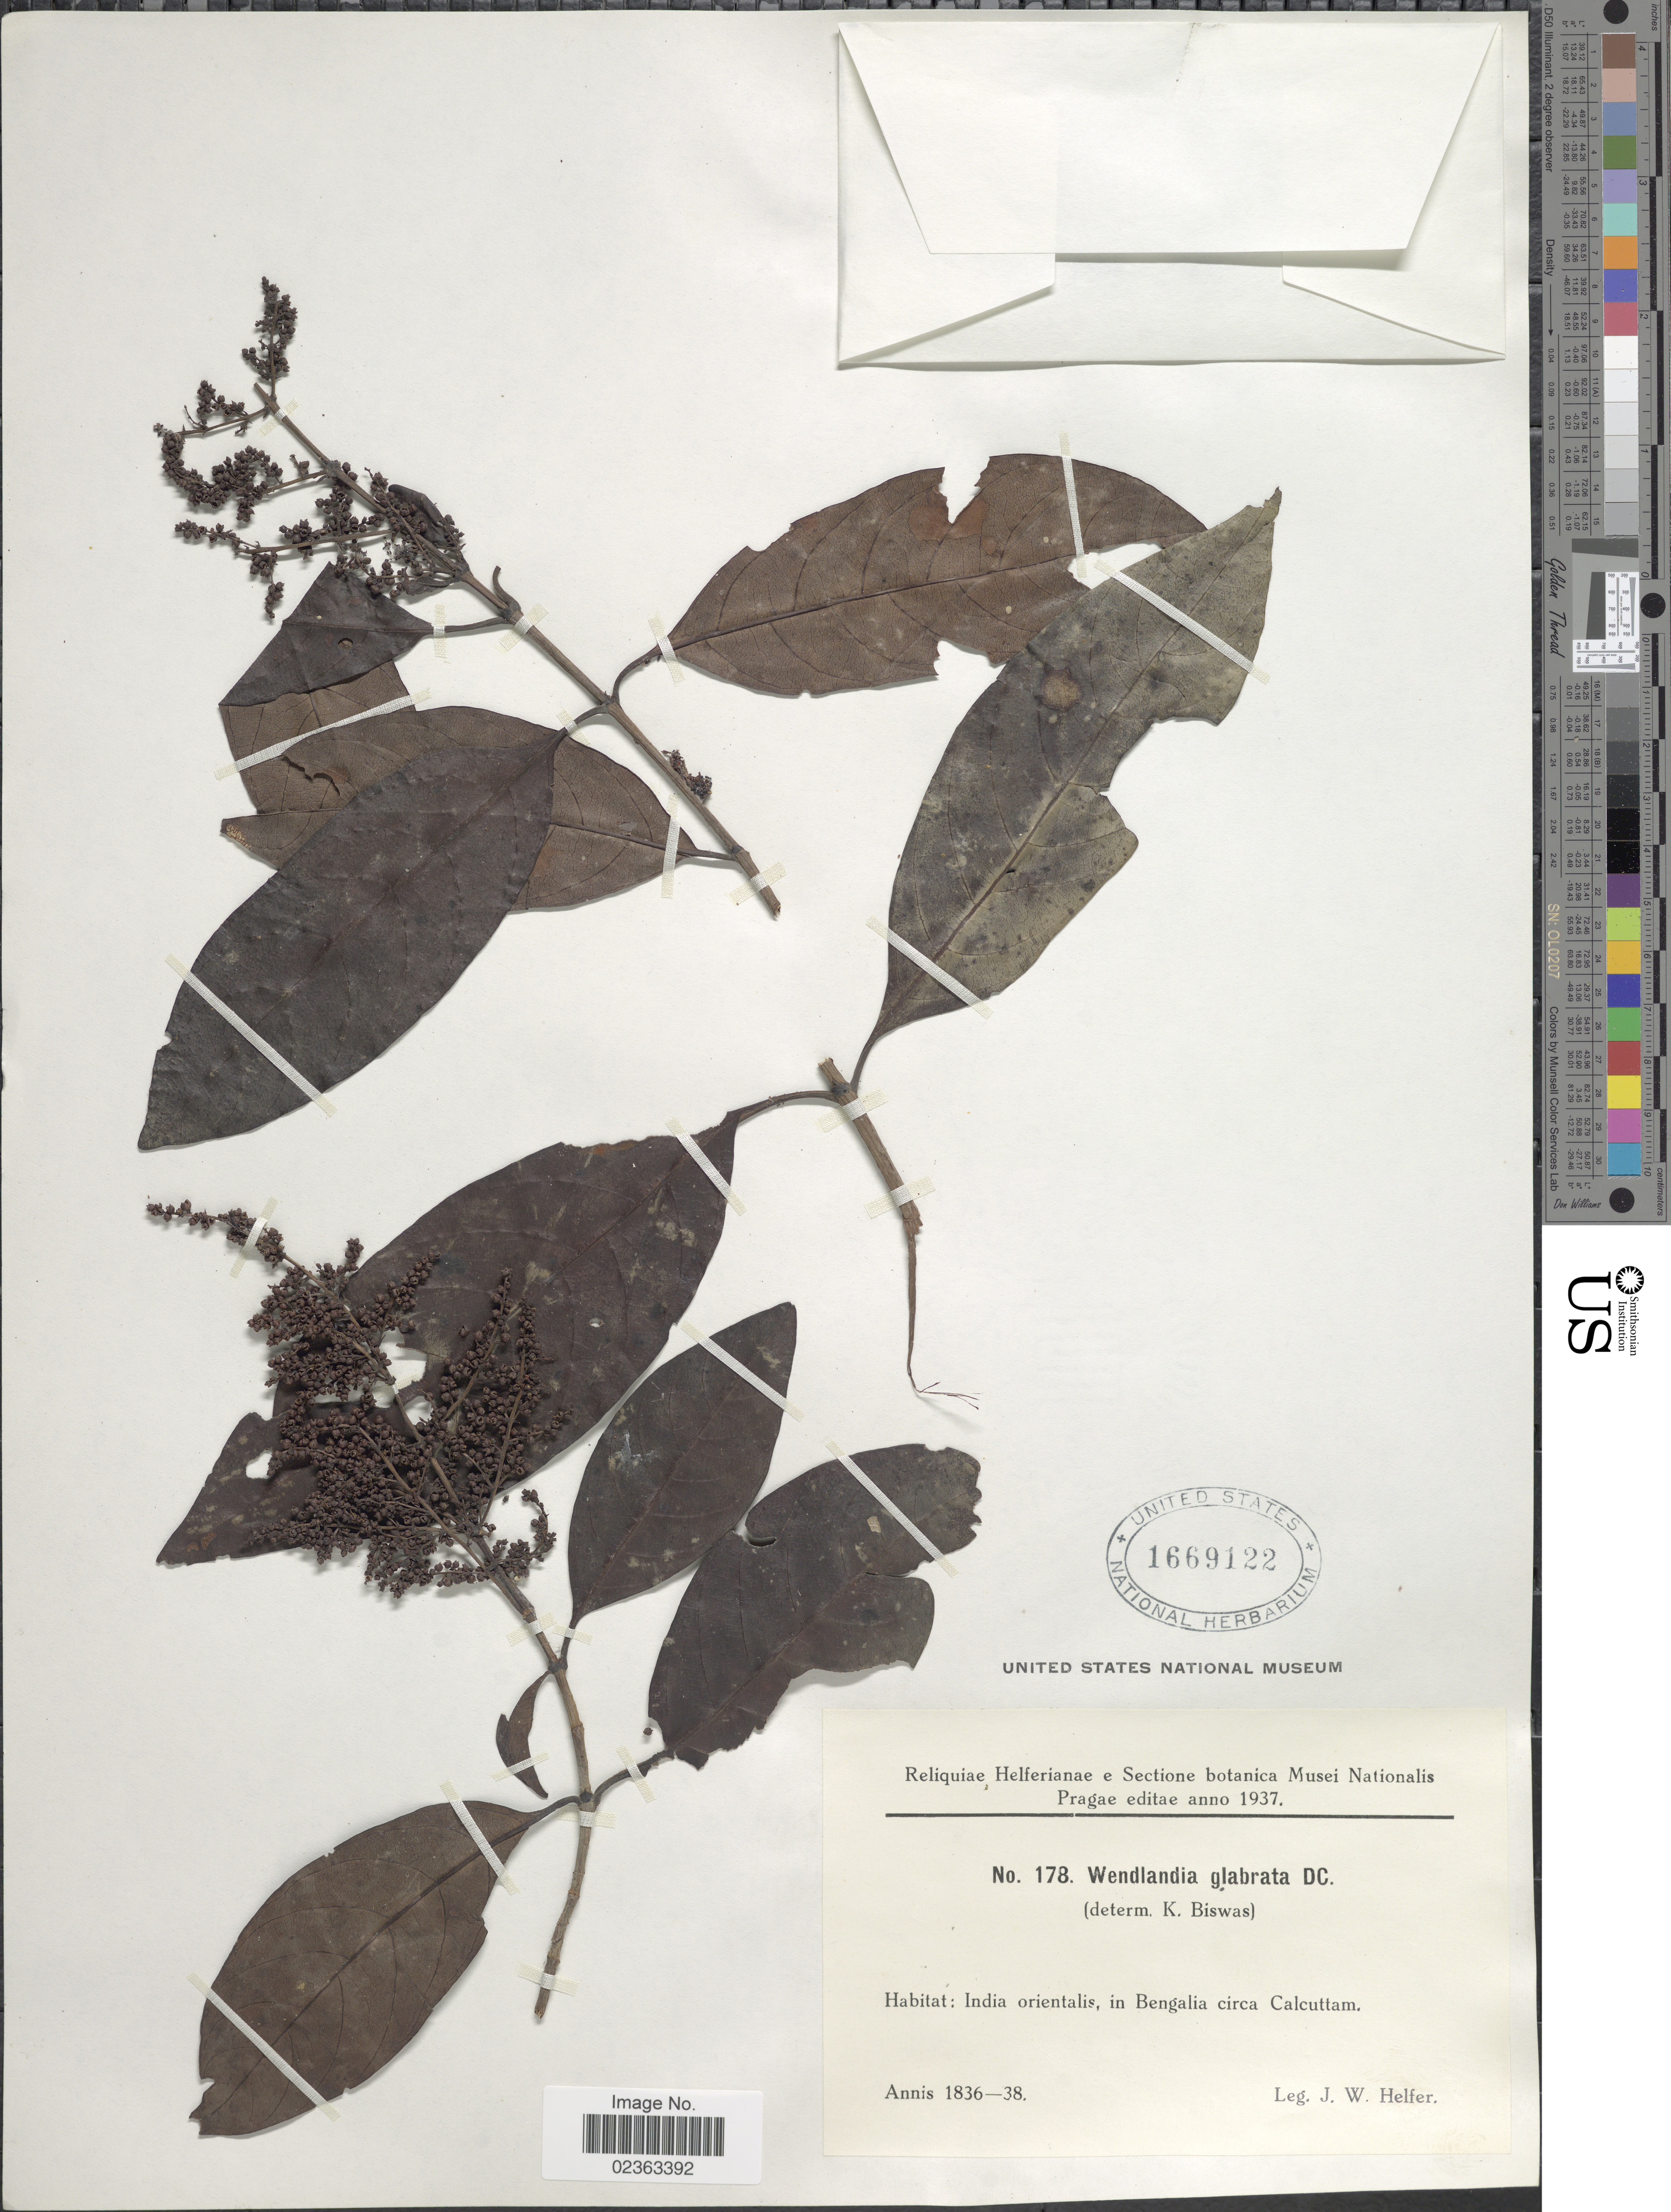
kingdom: Plantae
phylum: Tracheophyta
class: Magnoliopsida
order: Gentianales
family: Rubiaceae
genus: Wendlandia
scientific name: Wendlandia tinctoria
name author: DC.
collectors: J. W. Helfer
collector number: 178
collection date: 1836/1838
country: India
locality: India orientalis, in Bengalia circa Calcuttam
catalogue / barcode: US 1669122